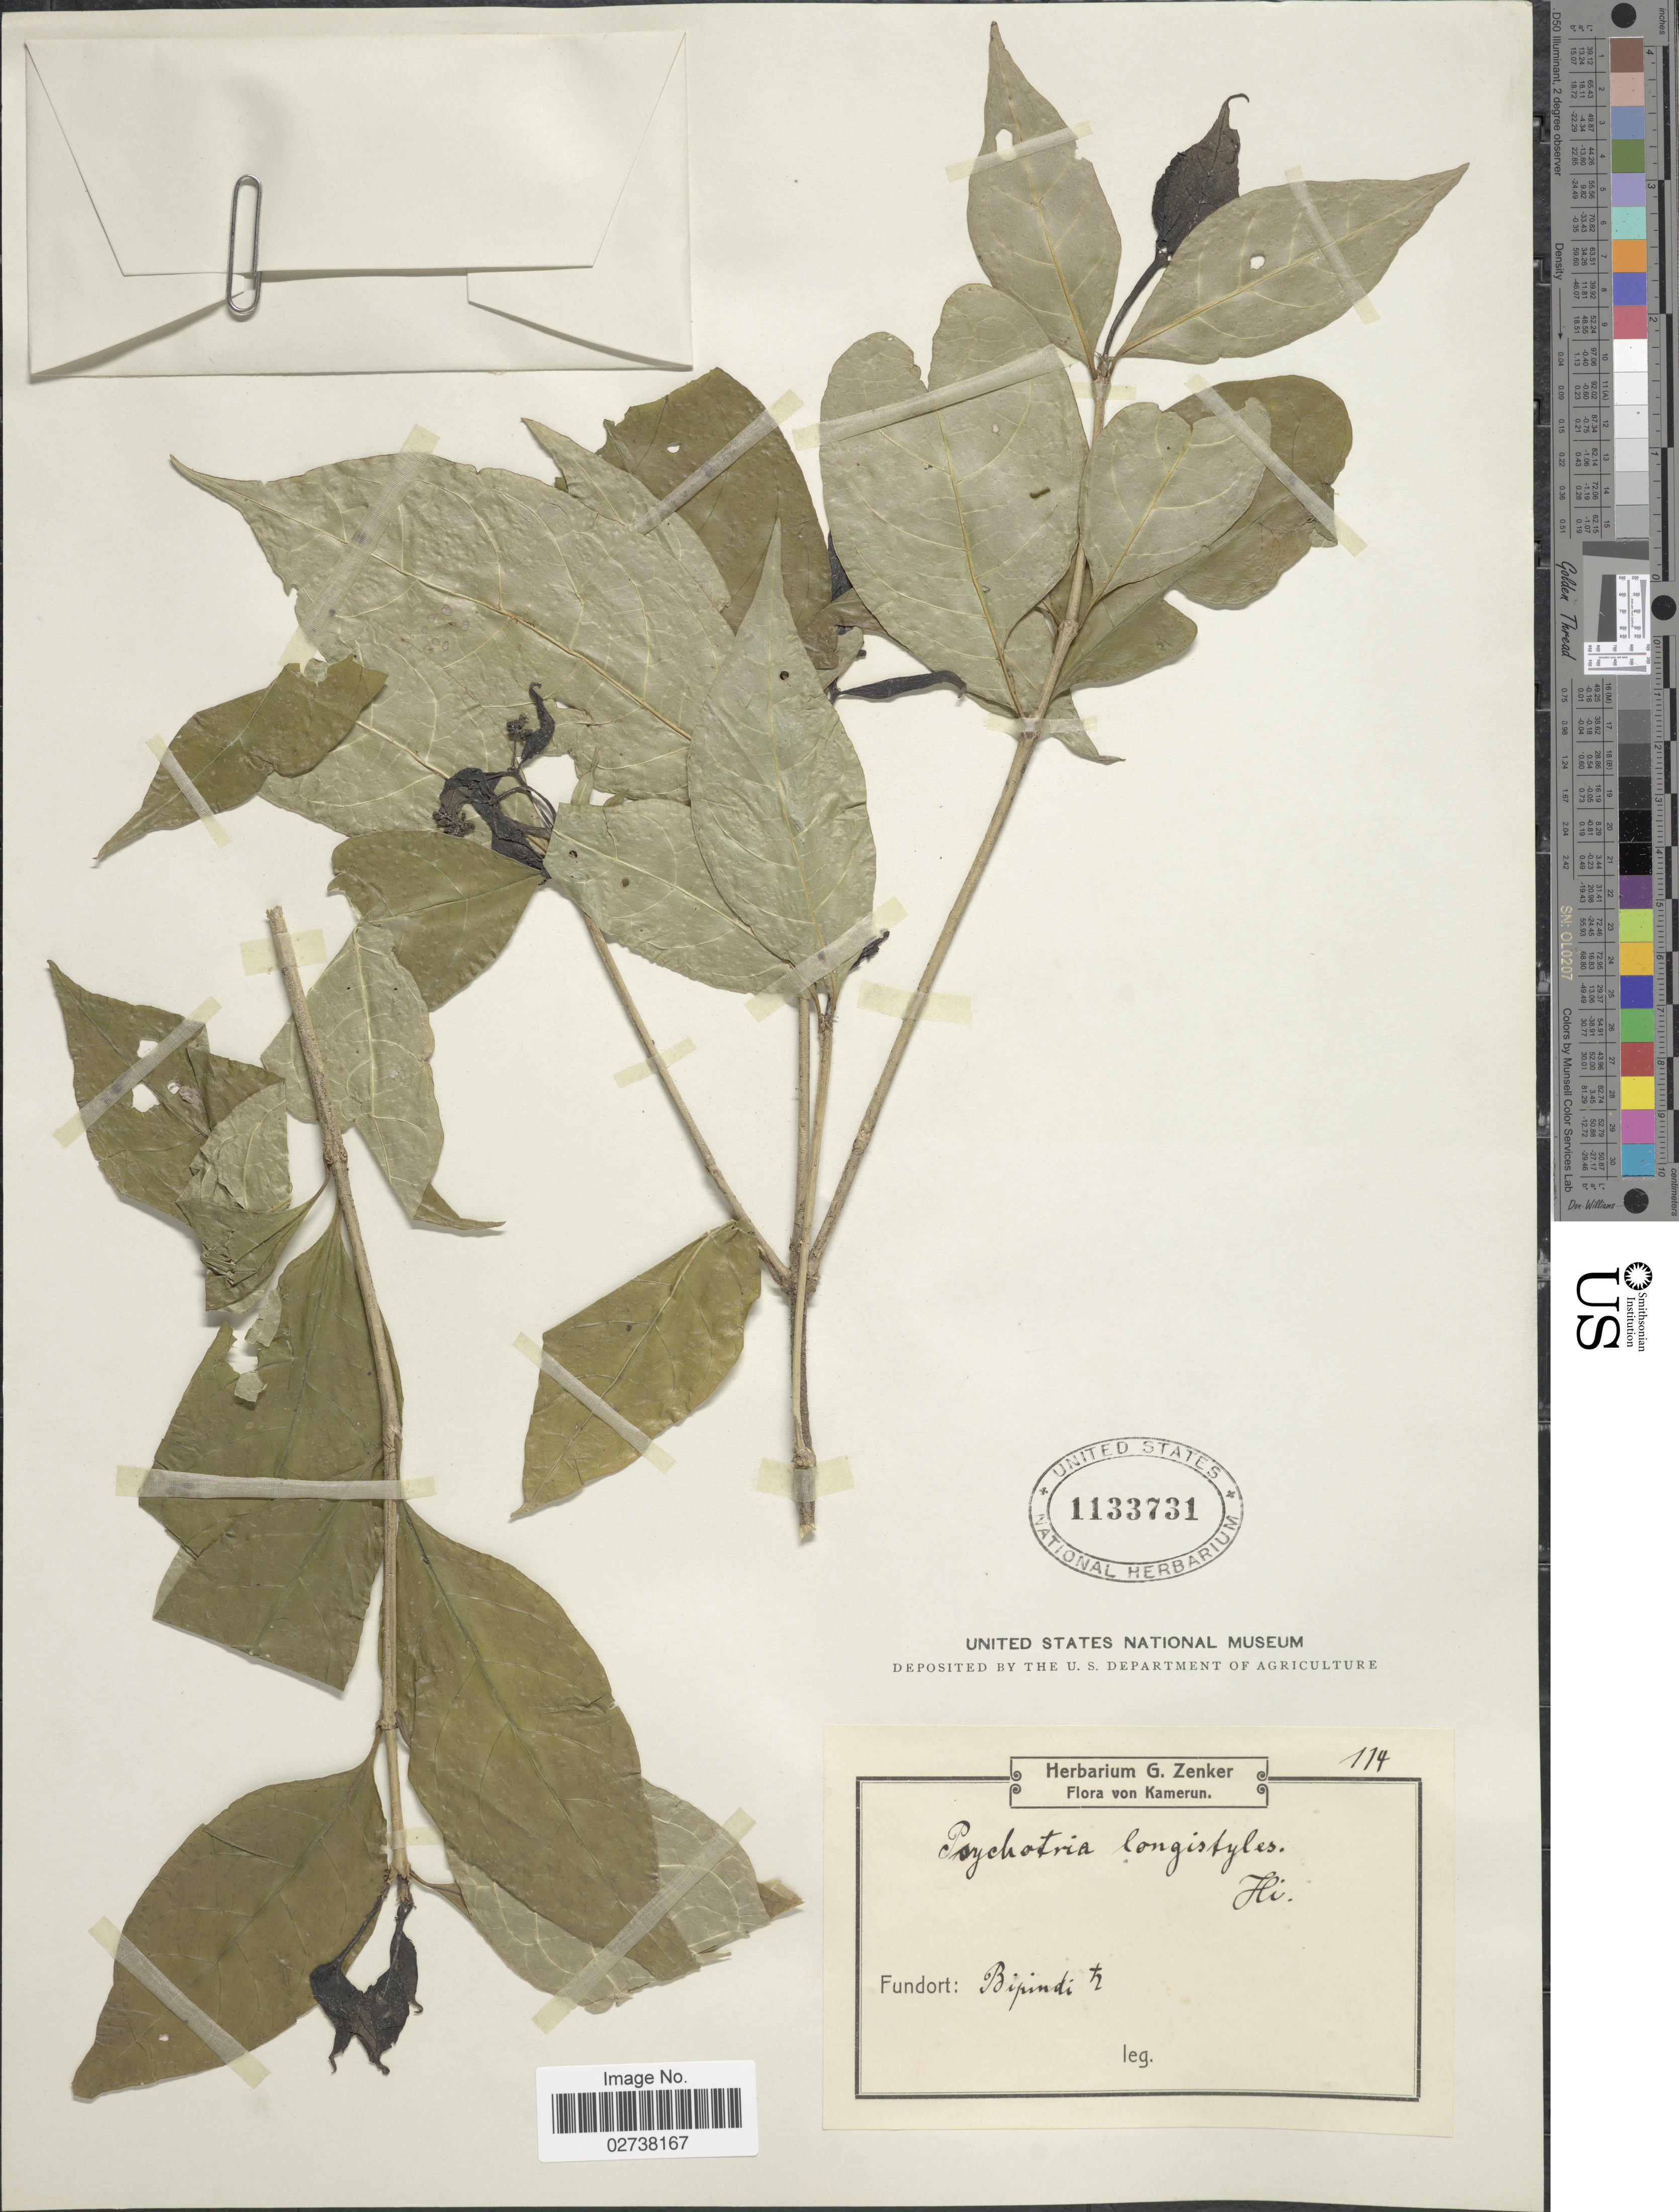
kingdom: Plantae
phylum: Tracheophyta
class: Magnoliopsida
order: Gentianales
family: Rubiaceae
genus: Chazaliella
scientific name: Chazaliella longistylis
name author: (Hiern) E.M.A. Petit & Verdc.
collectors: Ex herb. G. Zenker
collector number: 114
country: Cameroon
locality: Kamerun, Fundort: Bipindi tr. [interpreted]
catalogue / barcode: US 1133731